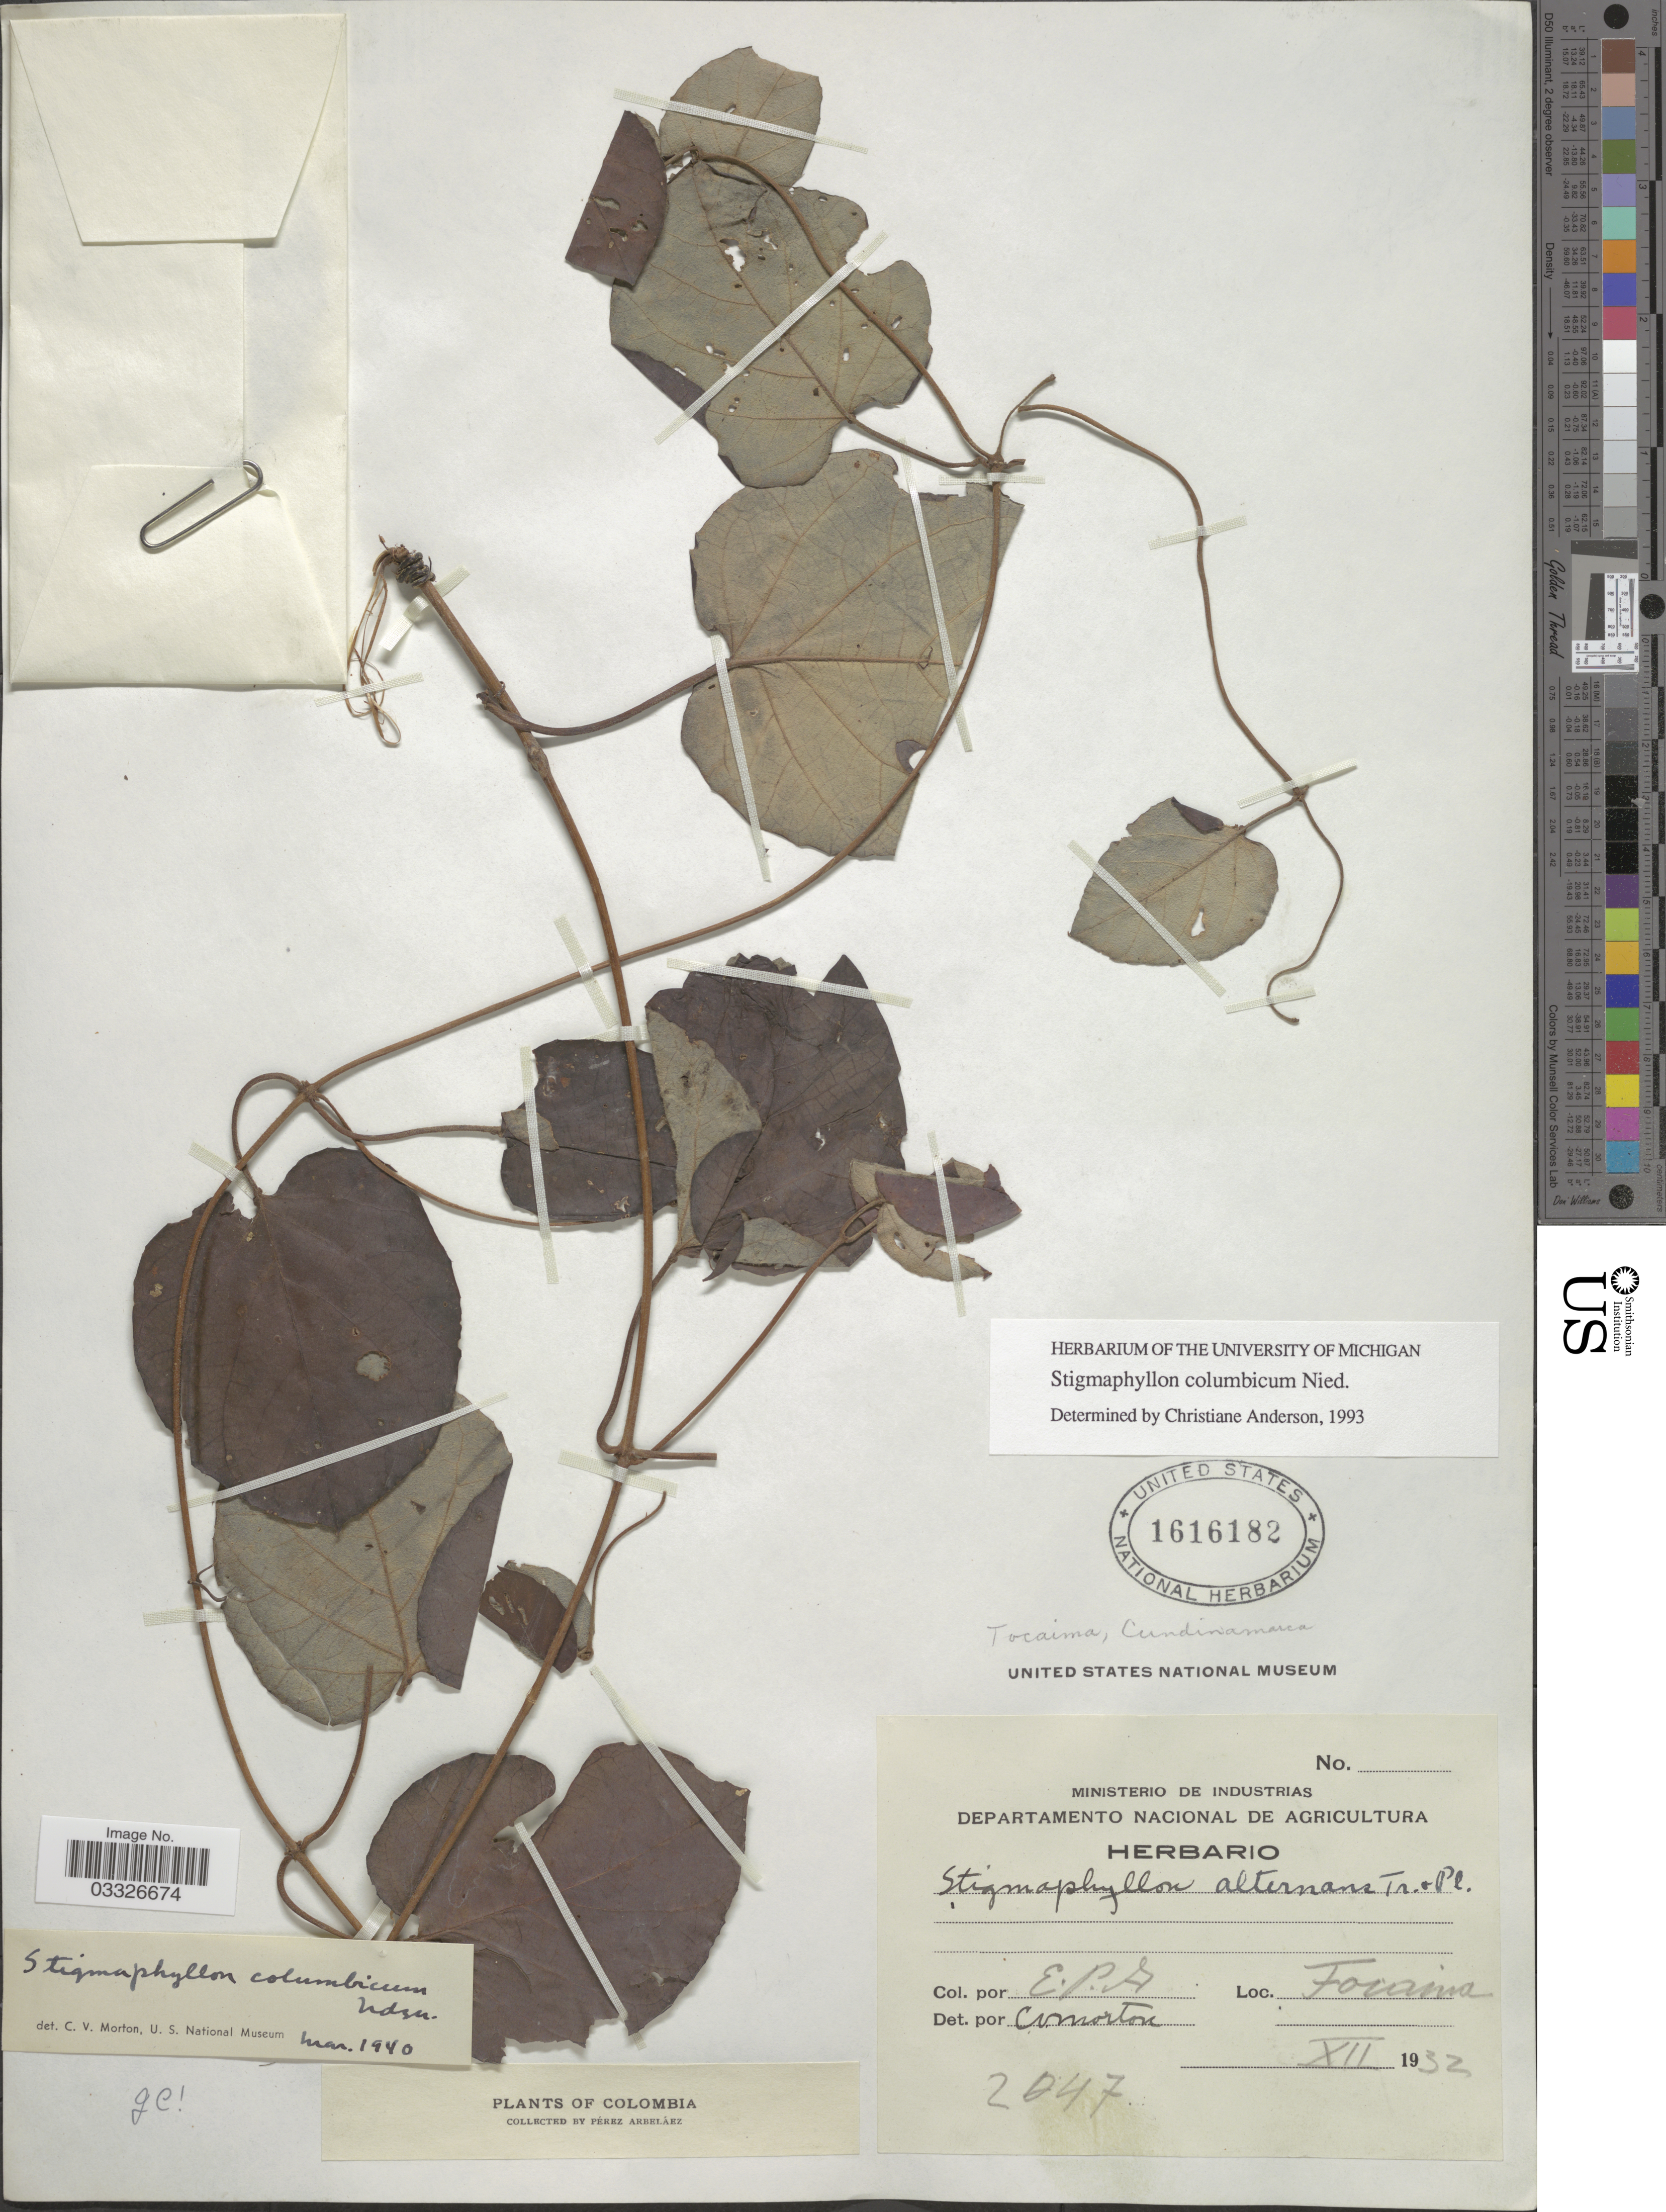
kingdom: Plantae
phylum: Tracheophyta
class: Magnoliopsida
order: Malpighiales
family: Malpighiaceae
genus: Stigmaphyllon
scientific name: Stigmaphyllon columbicum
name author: Nied.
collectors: P. Arbeláez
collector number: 2047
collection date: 1932-12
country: Colombia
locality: Tocaima.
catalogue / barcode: US 1616182